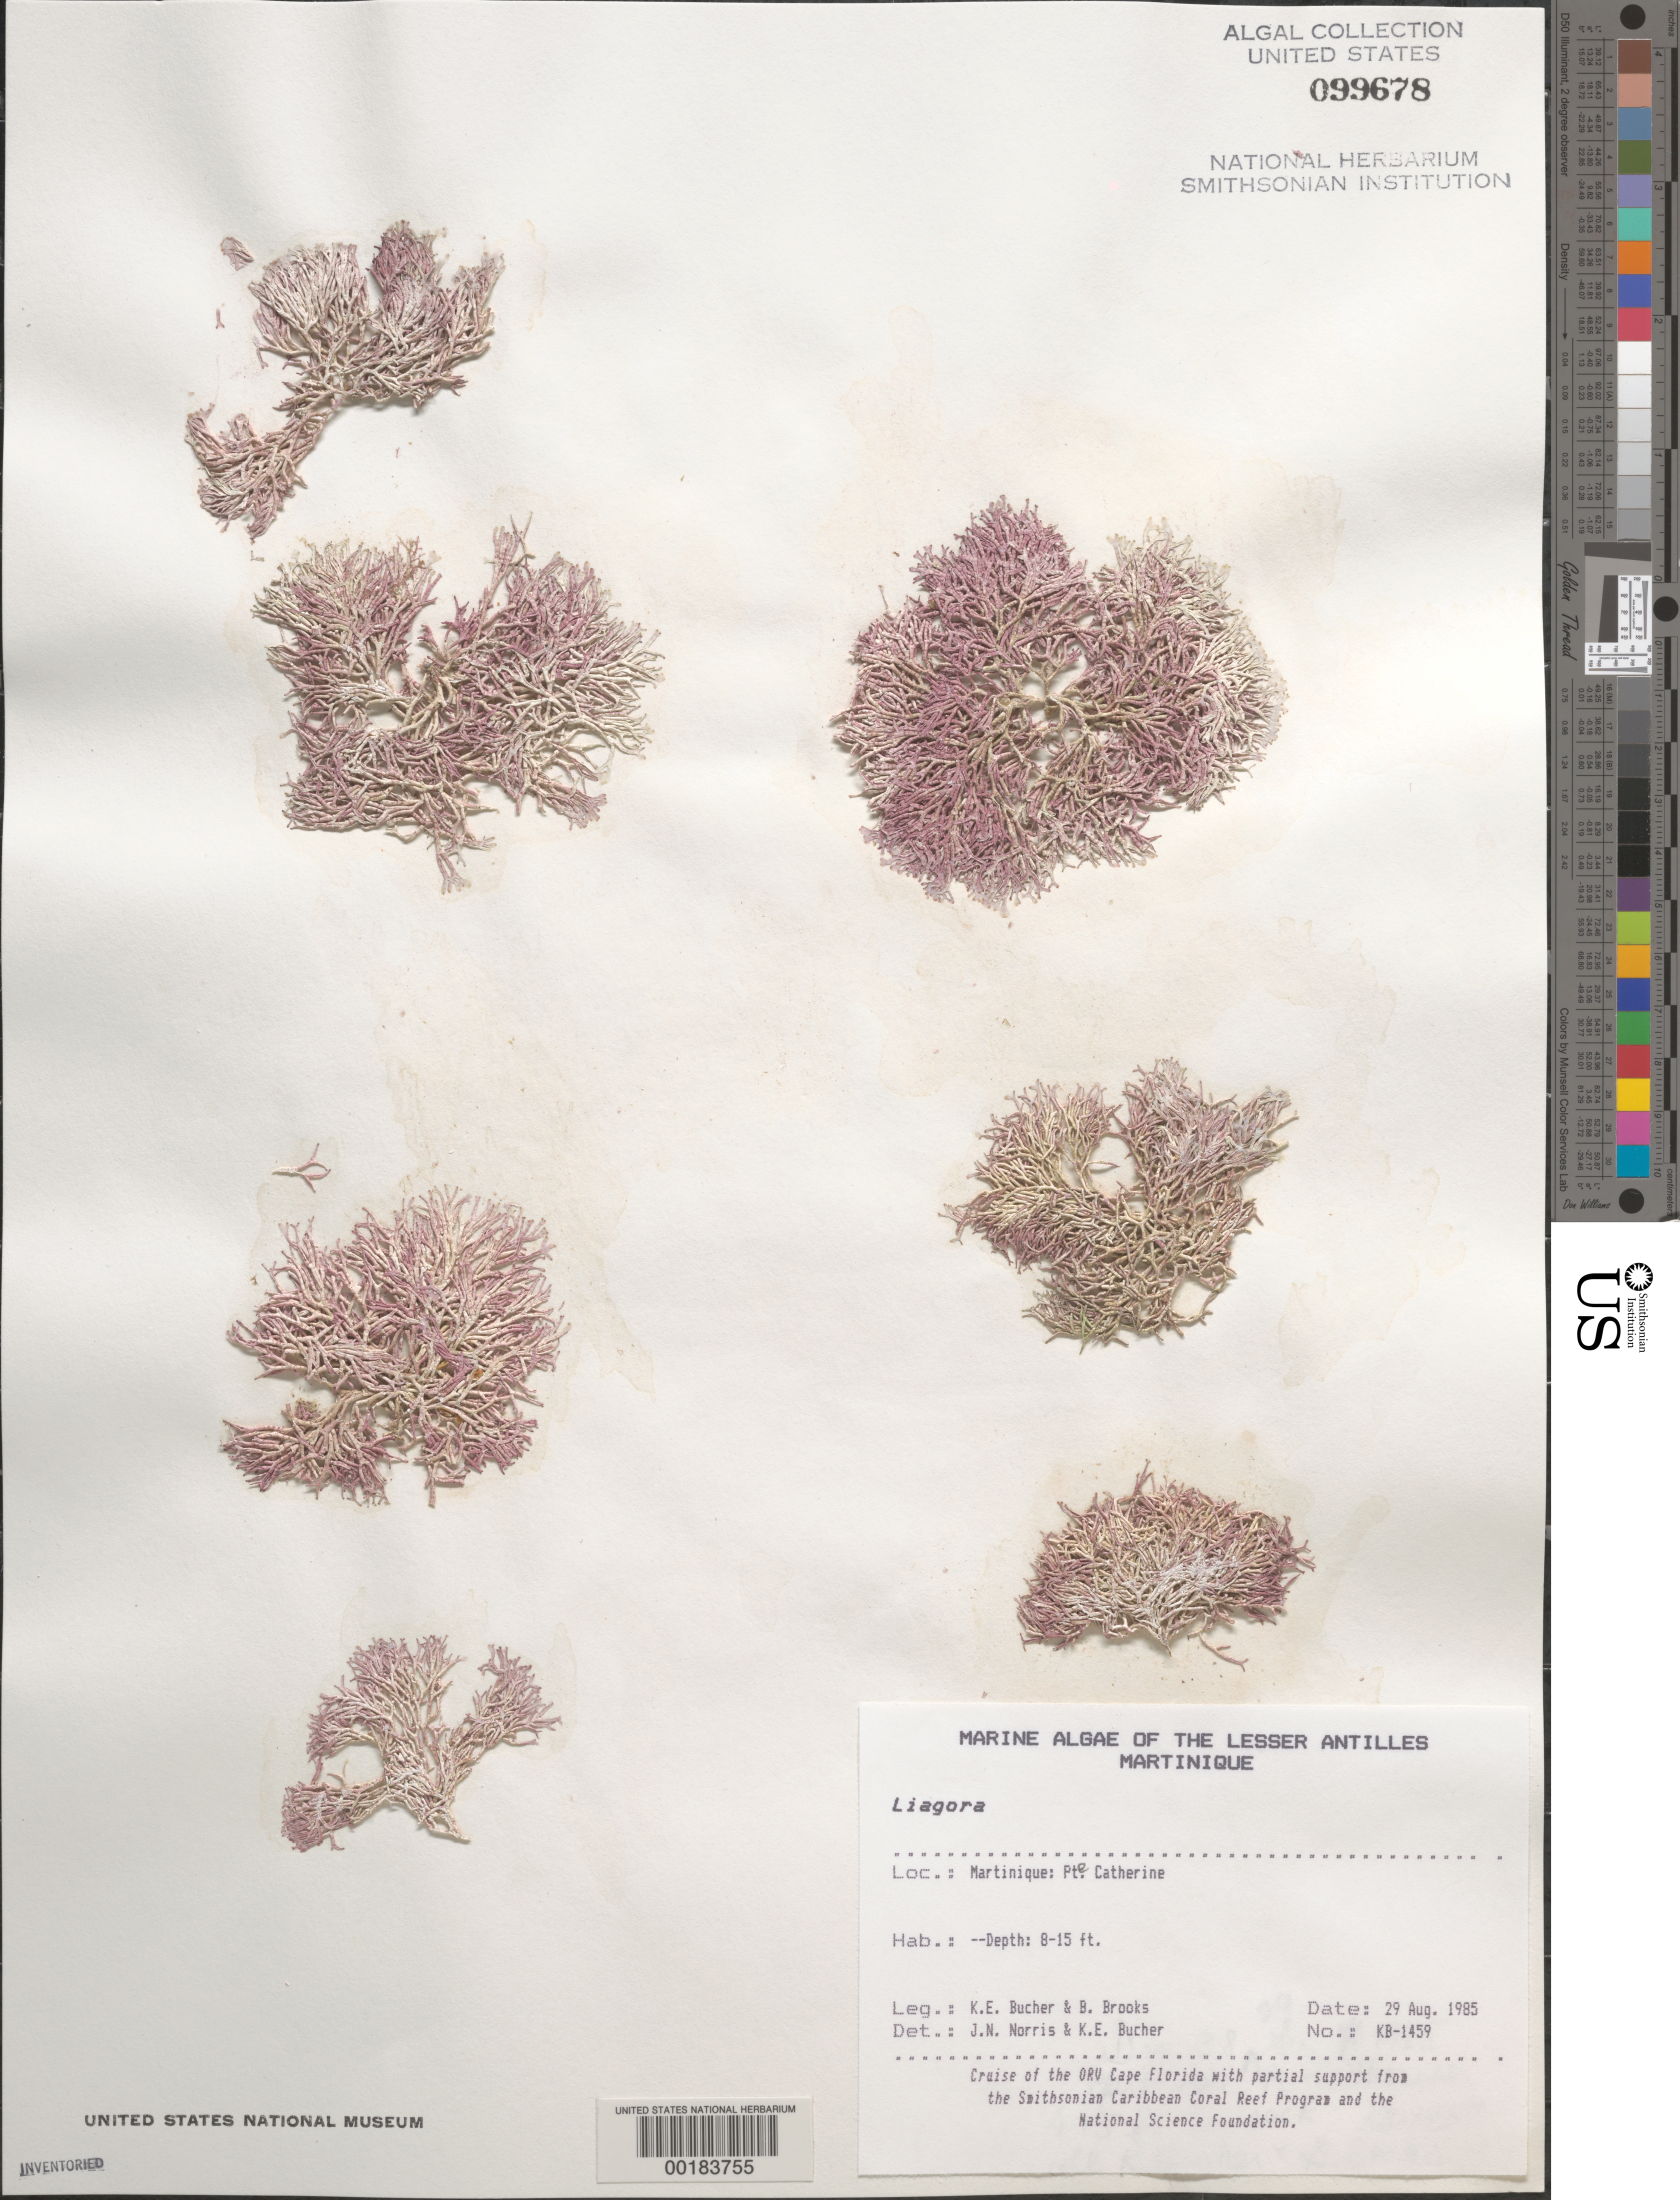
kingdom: Plantae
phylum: Rhodophyta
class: Florideophyceae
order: Nemaliales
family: Liagoraceae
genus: Liagora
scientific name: Liagora sp.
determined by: Norris, J. N.; Bucher, K. E.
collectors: K. E. Bucher & B. Brooks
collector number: Kb-1459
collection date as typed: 29 Aug 1985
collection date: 1985-08-29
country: Martinique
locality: Pointe Catherine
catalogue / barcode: US 99678